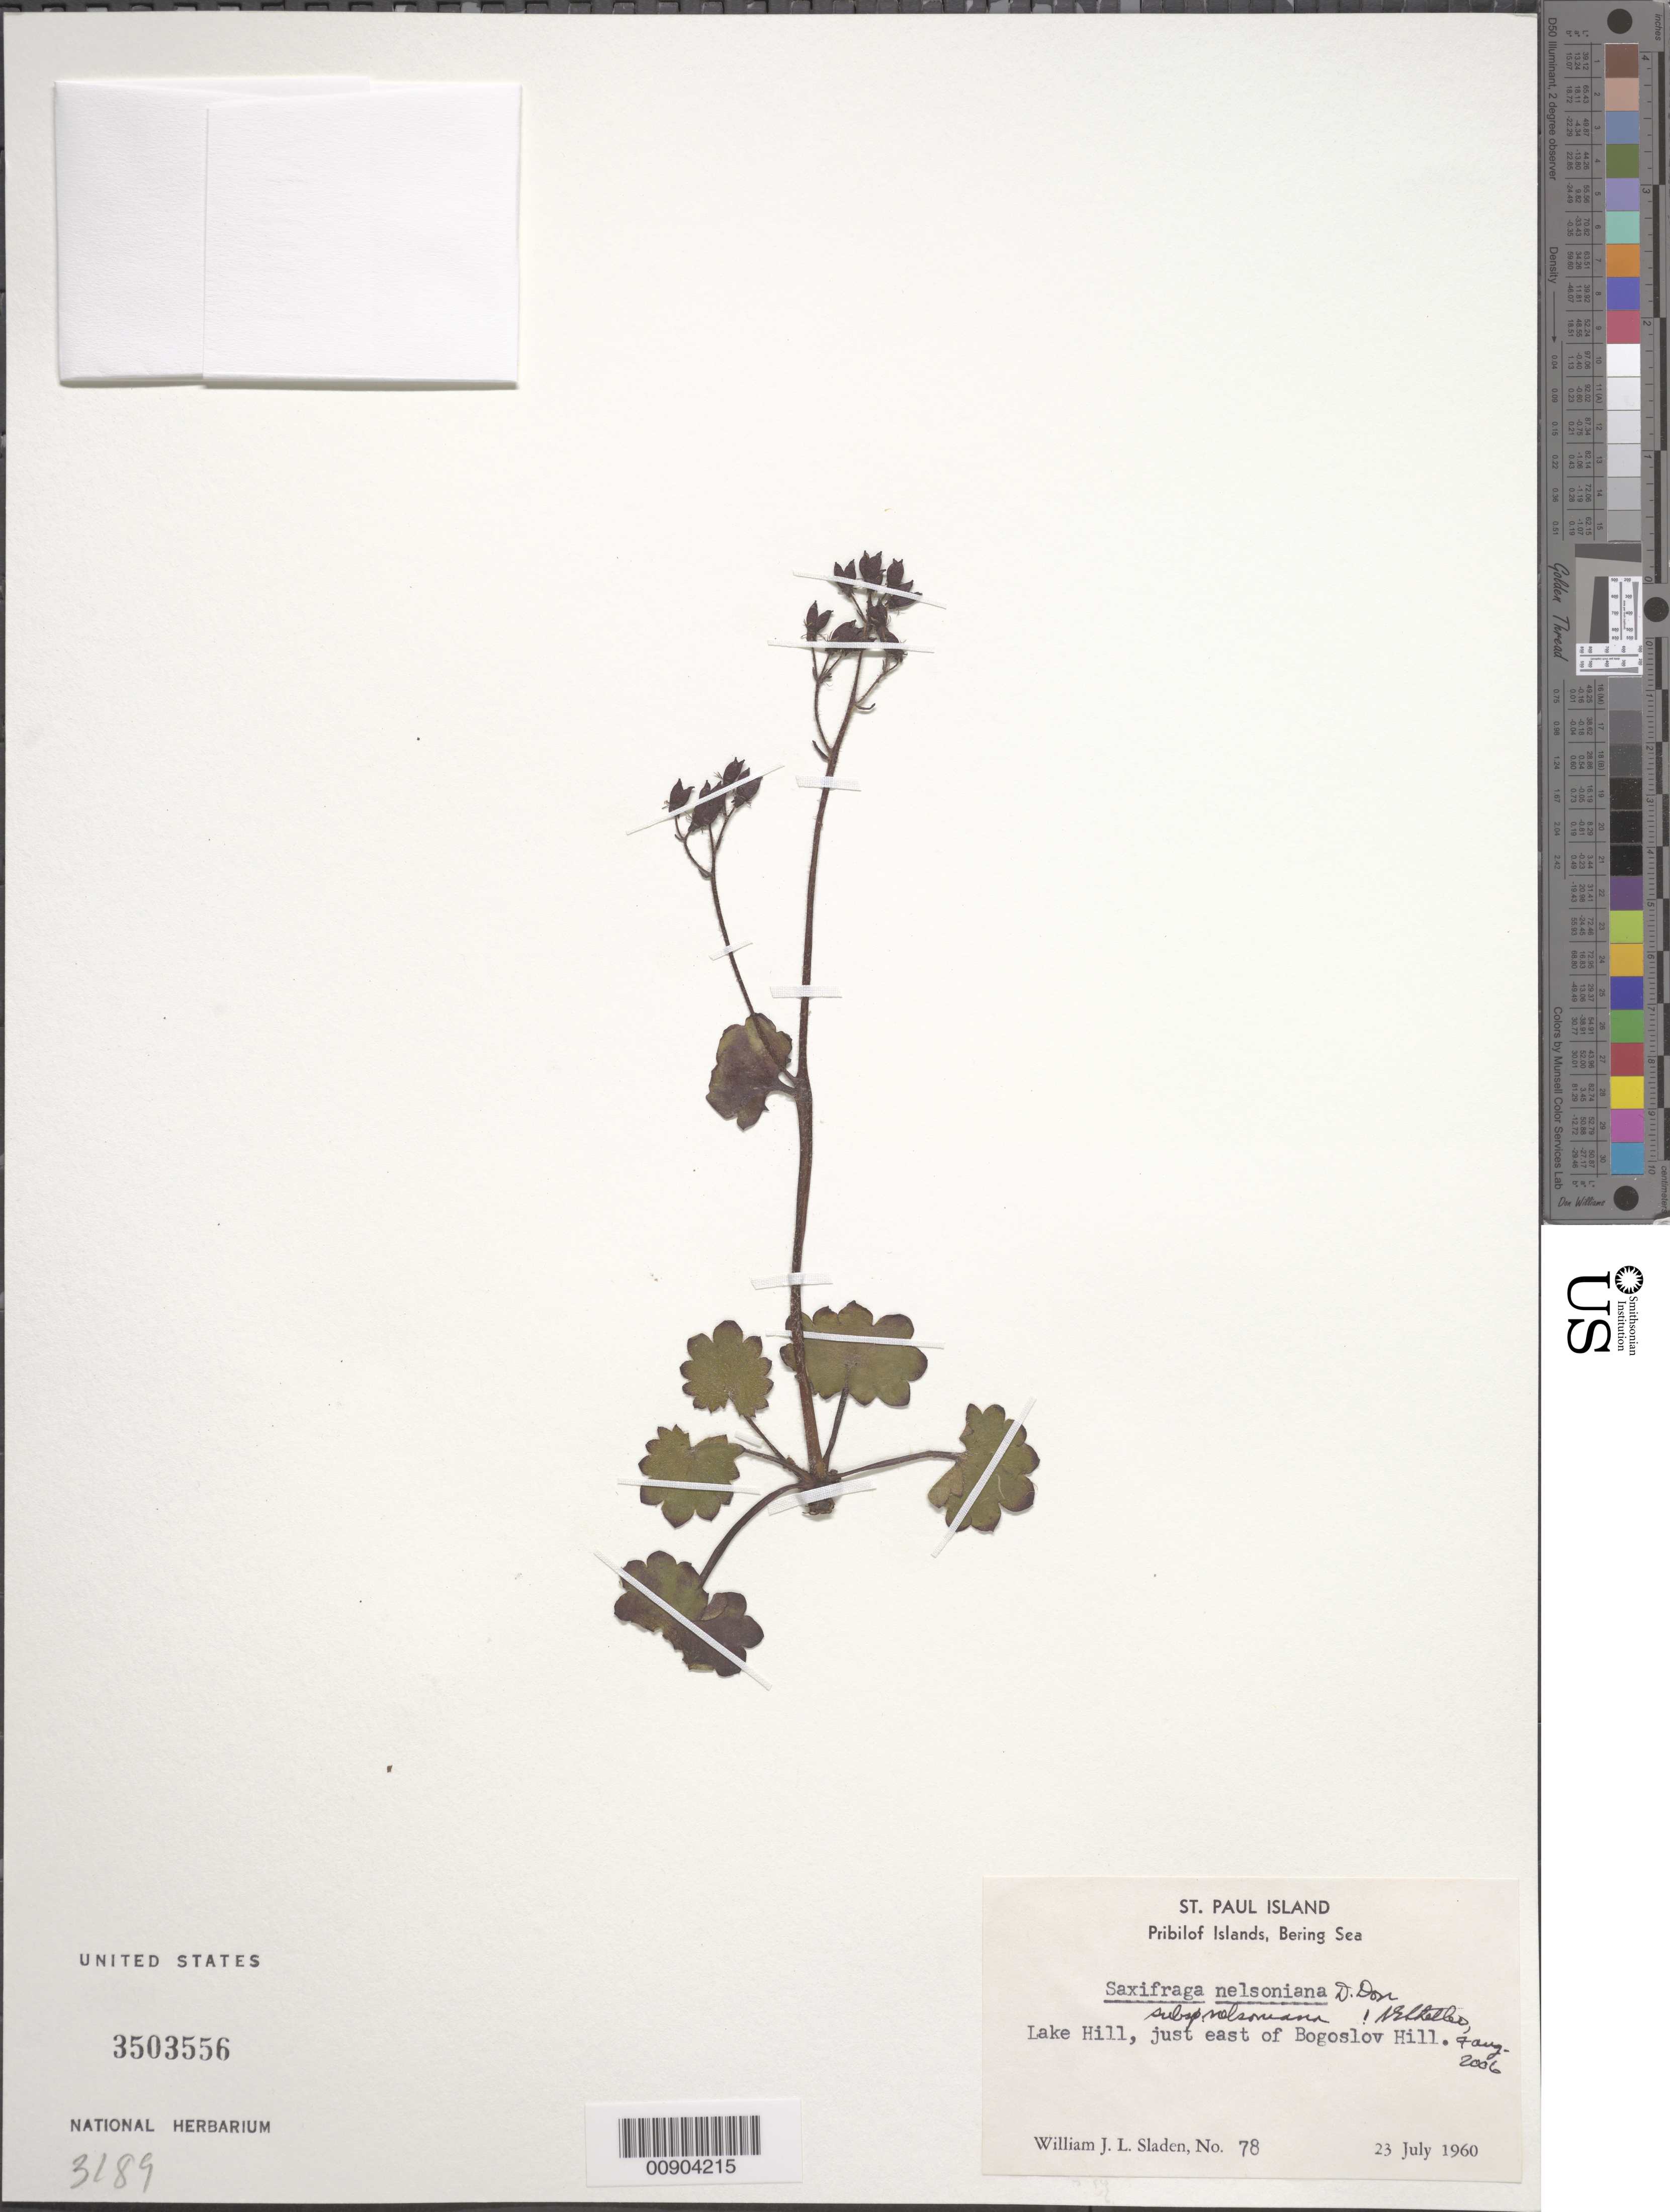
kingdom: Plantae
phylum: Tracheophyta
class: Magnoliopsida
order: Saxifragales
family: Saxifragaceae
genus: Micranthes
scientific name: Micranthes nelsoniana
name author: (D. Don) Small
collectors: W. Sladen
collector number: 78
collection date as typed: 23 Jul 1960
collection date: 1960-07-23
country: United States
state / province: Alaska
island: St. Paul Island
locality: Lake Hill, just east of Bogoslov Hill., Bering Sea, Pribilof Islands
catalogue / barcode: US 3503556